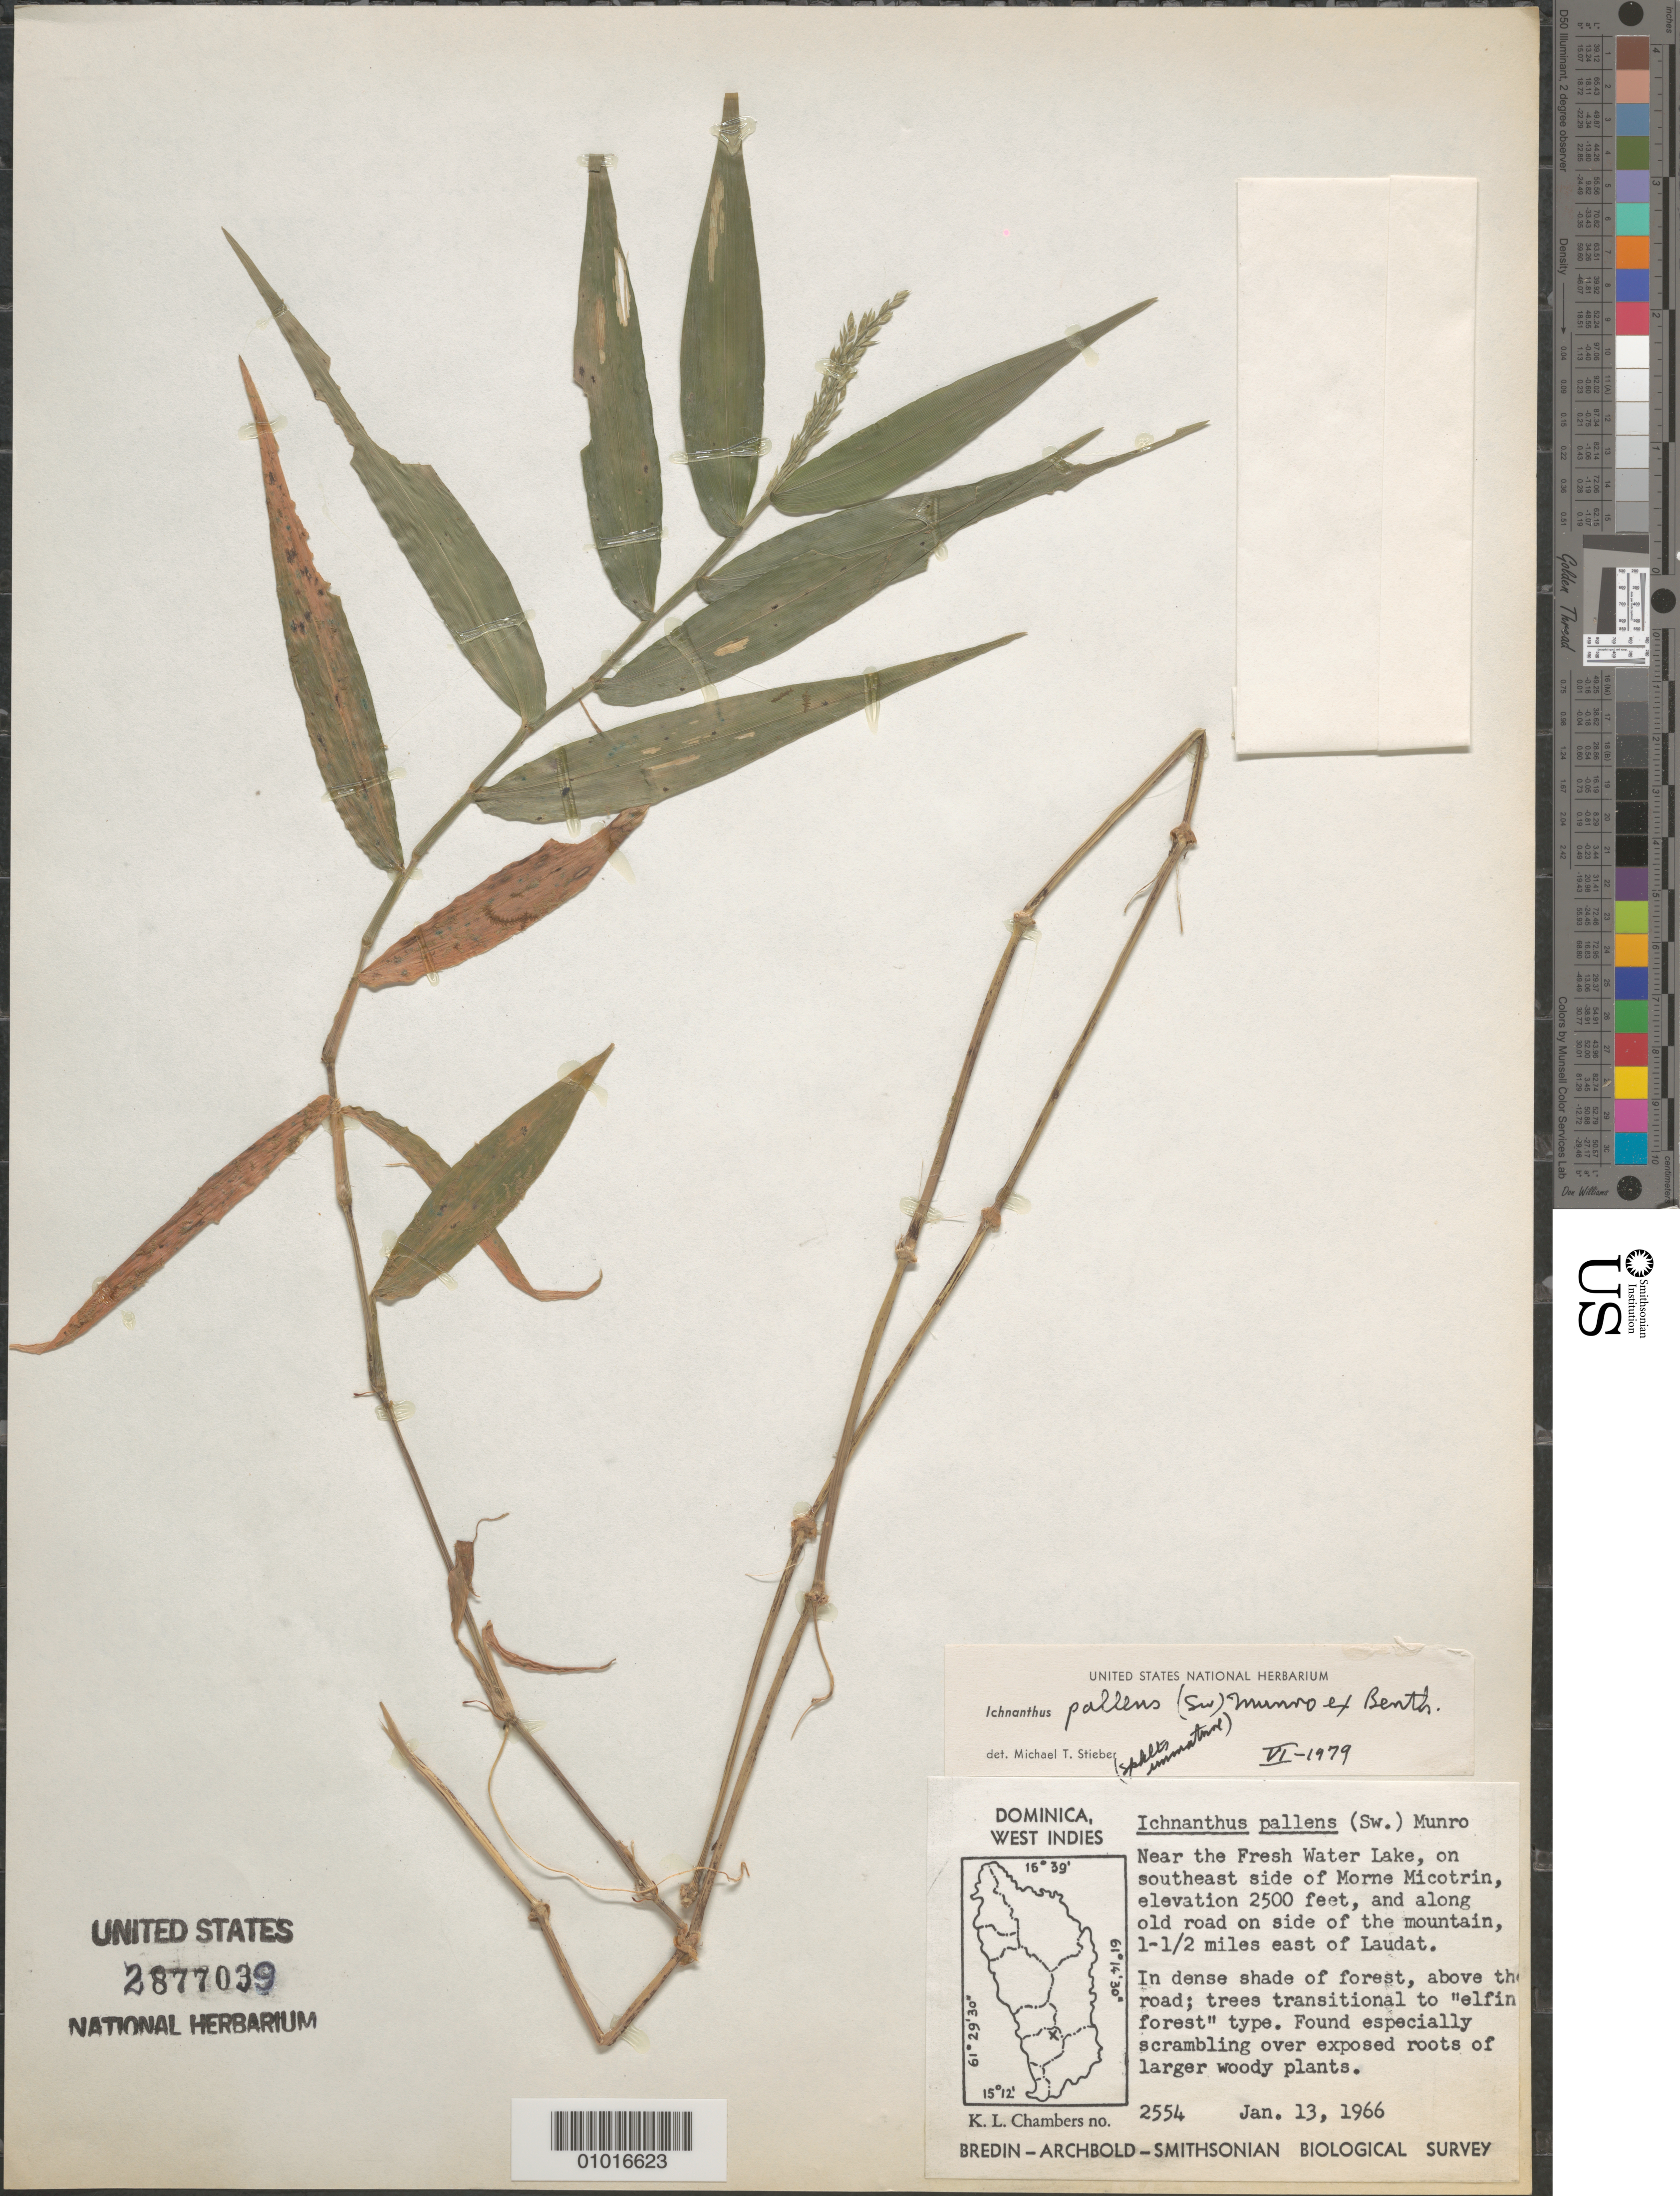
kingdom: Plantae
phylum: Tracheophyta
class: Liliopsida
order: Poales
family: Poaceae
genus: Ichnanthus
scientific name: Ichnanthus pallens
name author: (Sw.) Munro ex Benth.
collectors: K. L. Chambers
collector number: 2554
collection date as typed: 13 Jan 1966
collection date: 1966-01-13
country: Dominica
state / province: St. George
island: Dominica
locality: Near the Fresh Water Lake, on southeast side of Morne Micotrin, 1-1/2 miles east of Laudat.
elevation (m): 762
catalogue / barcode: US 2877039